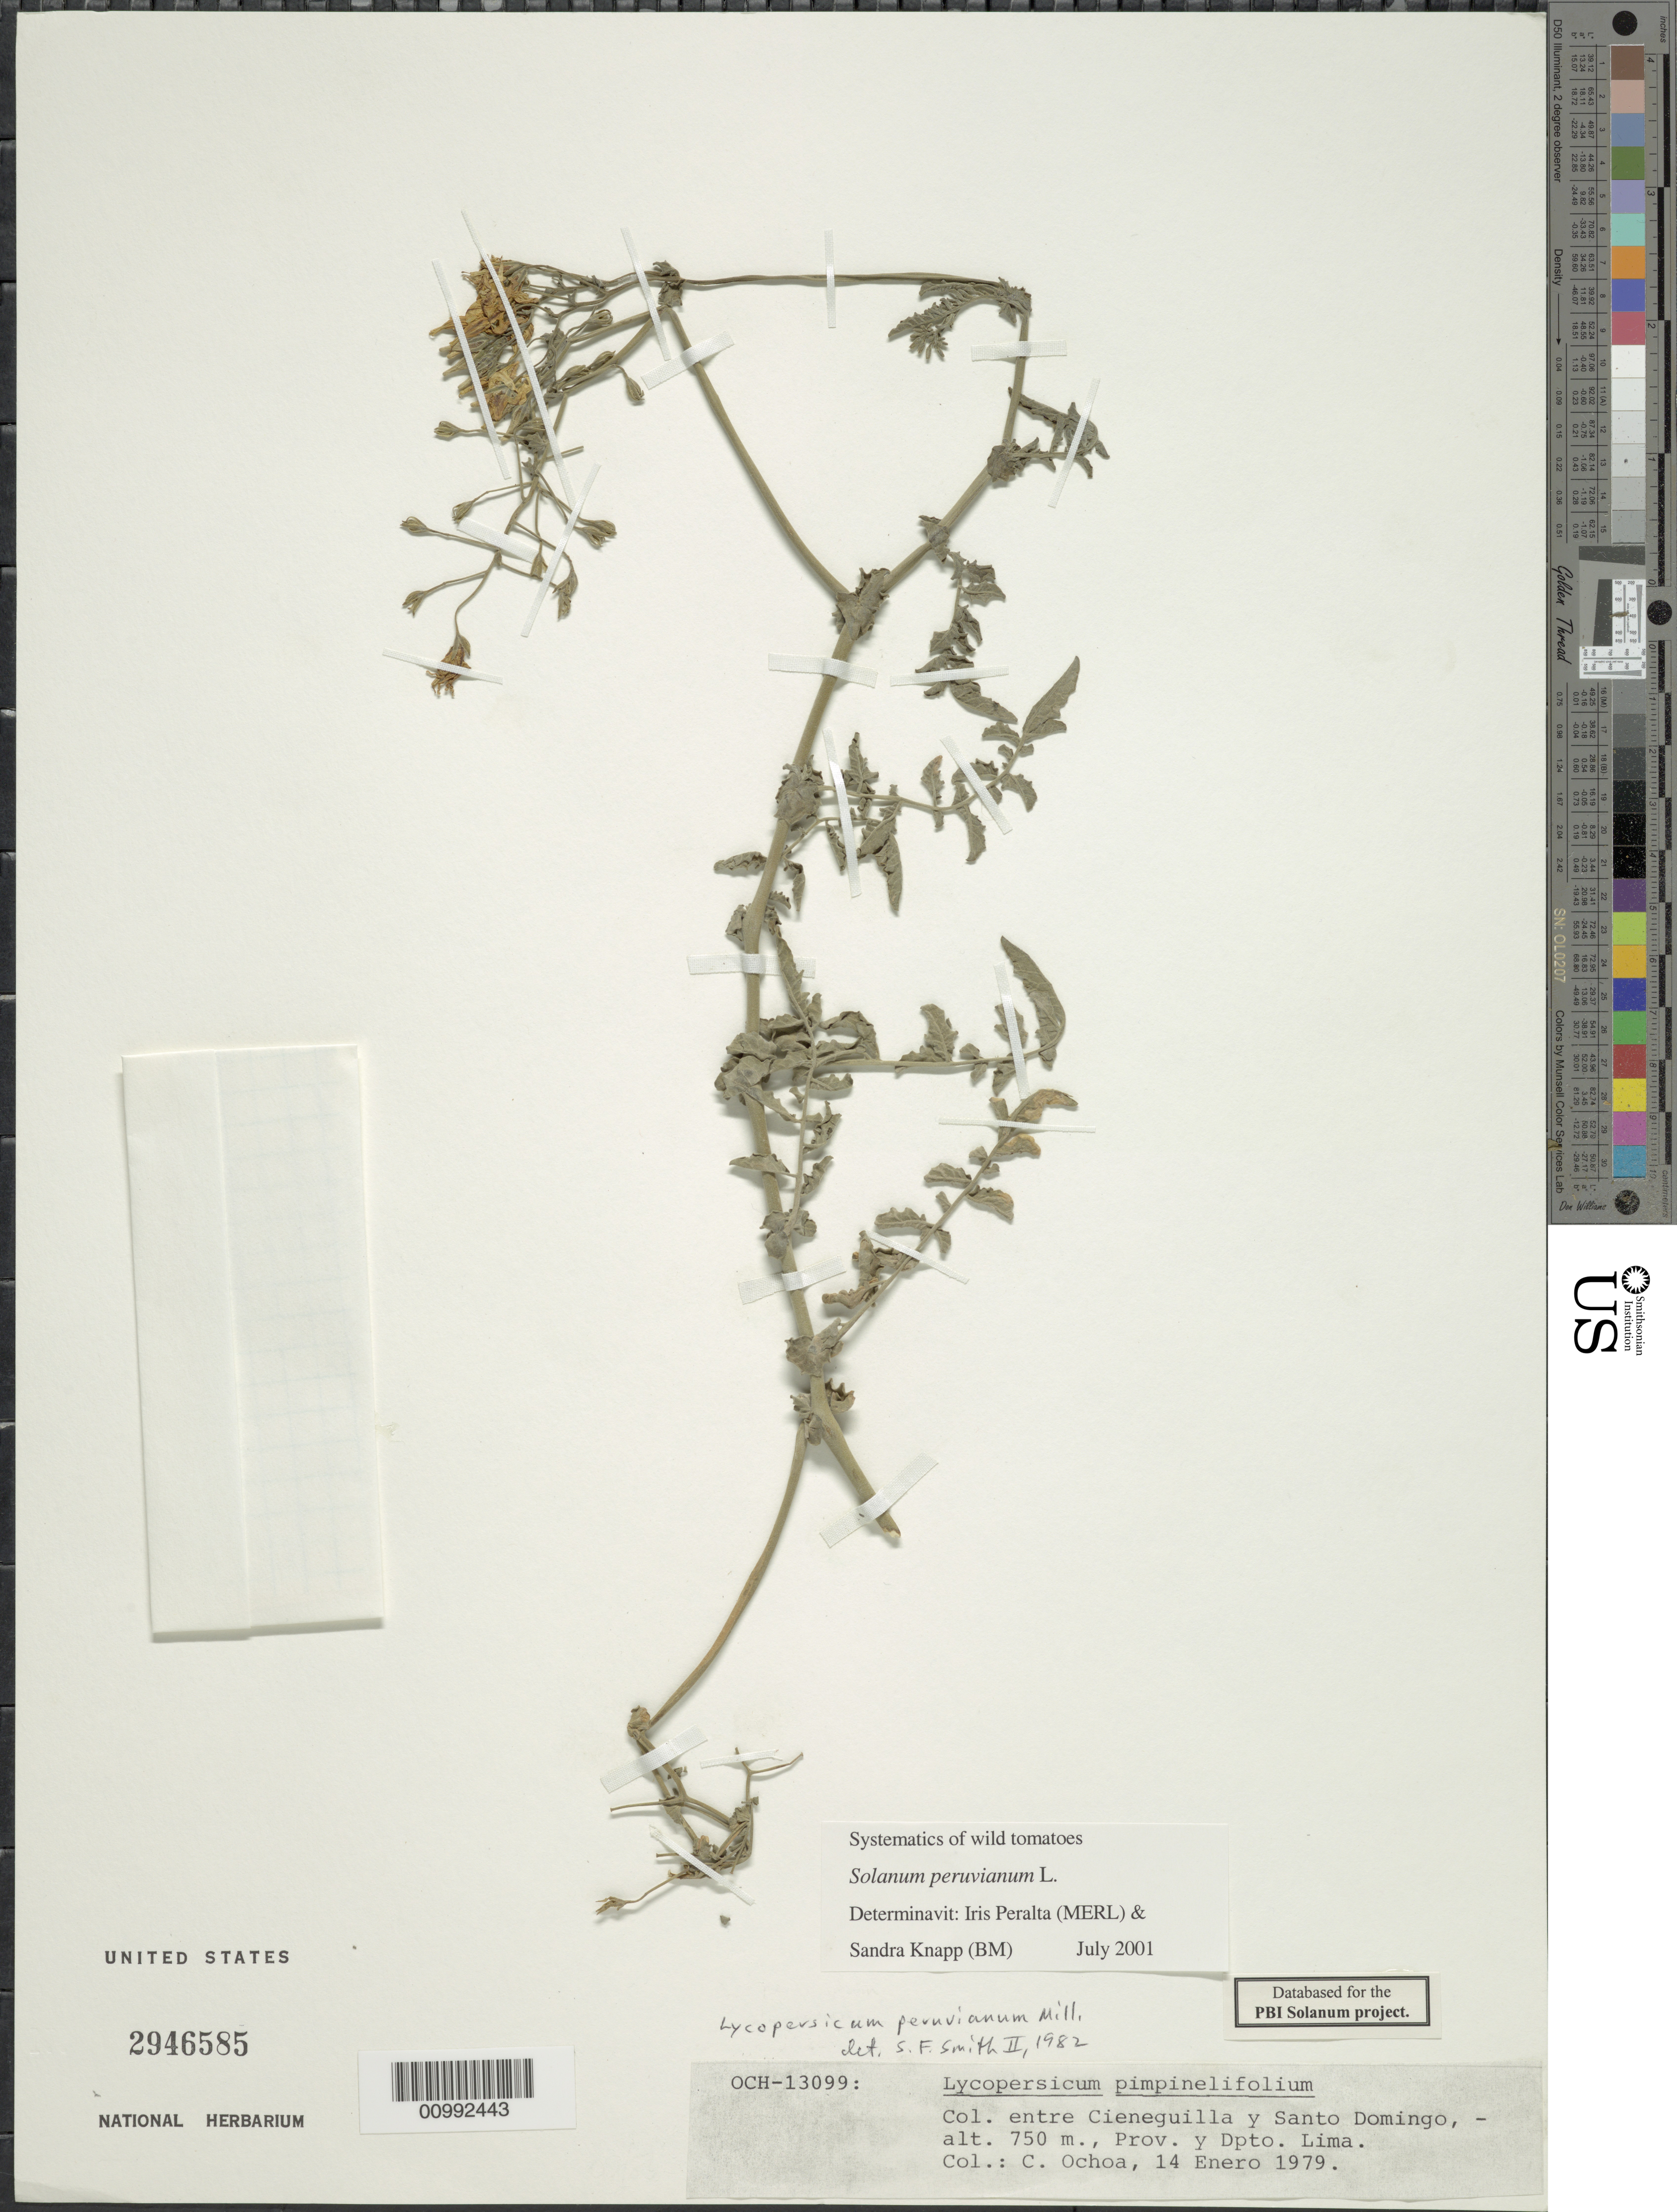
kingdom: Plantae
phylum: Tracheophyta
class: Magnoliopsida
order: Solanales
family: Solanaceae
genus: Solanum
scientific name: Solanum peruvianum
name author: L.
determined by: Peralta, Iris E.; Knapp, S. D.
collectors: C. M. Ochoa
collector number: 13099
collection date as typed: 14 Jan 1979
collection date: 1979-01-14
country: Peru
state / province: Lima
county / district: Lima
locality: entre Cieneguilla y Santo Domingo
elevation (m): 750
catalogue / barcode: US 2946585